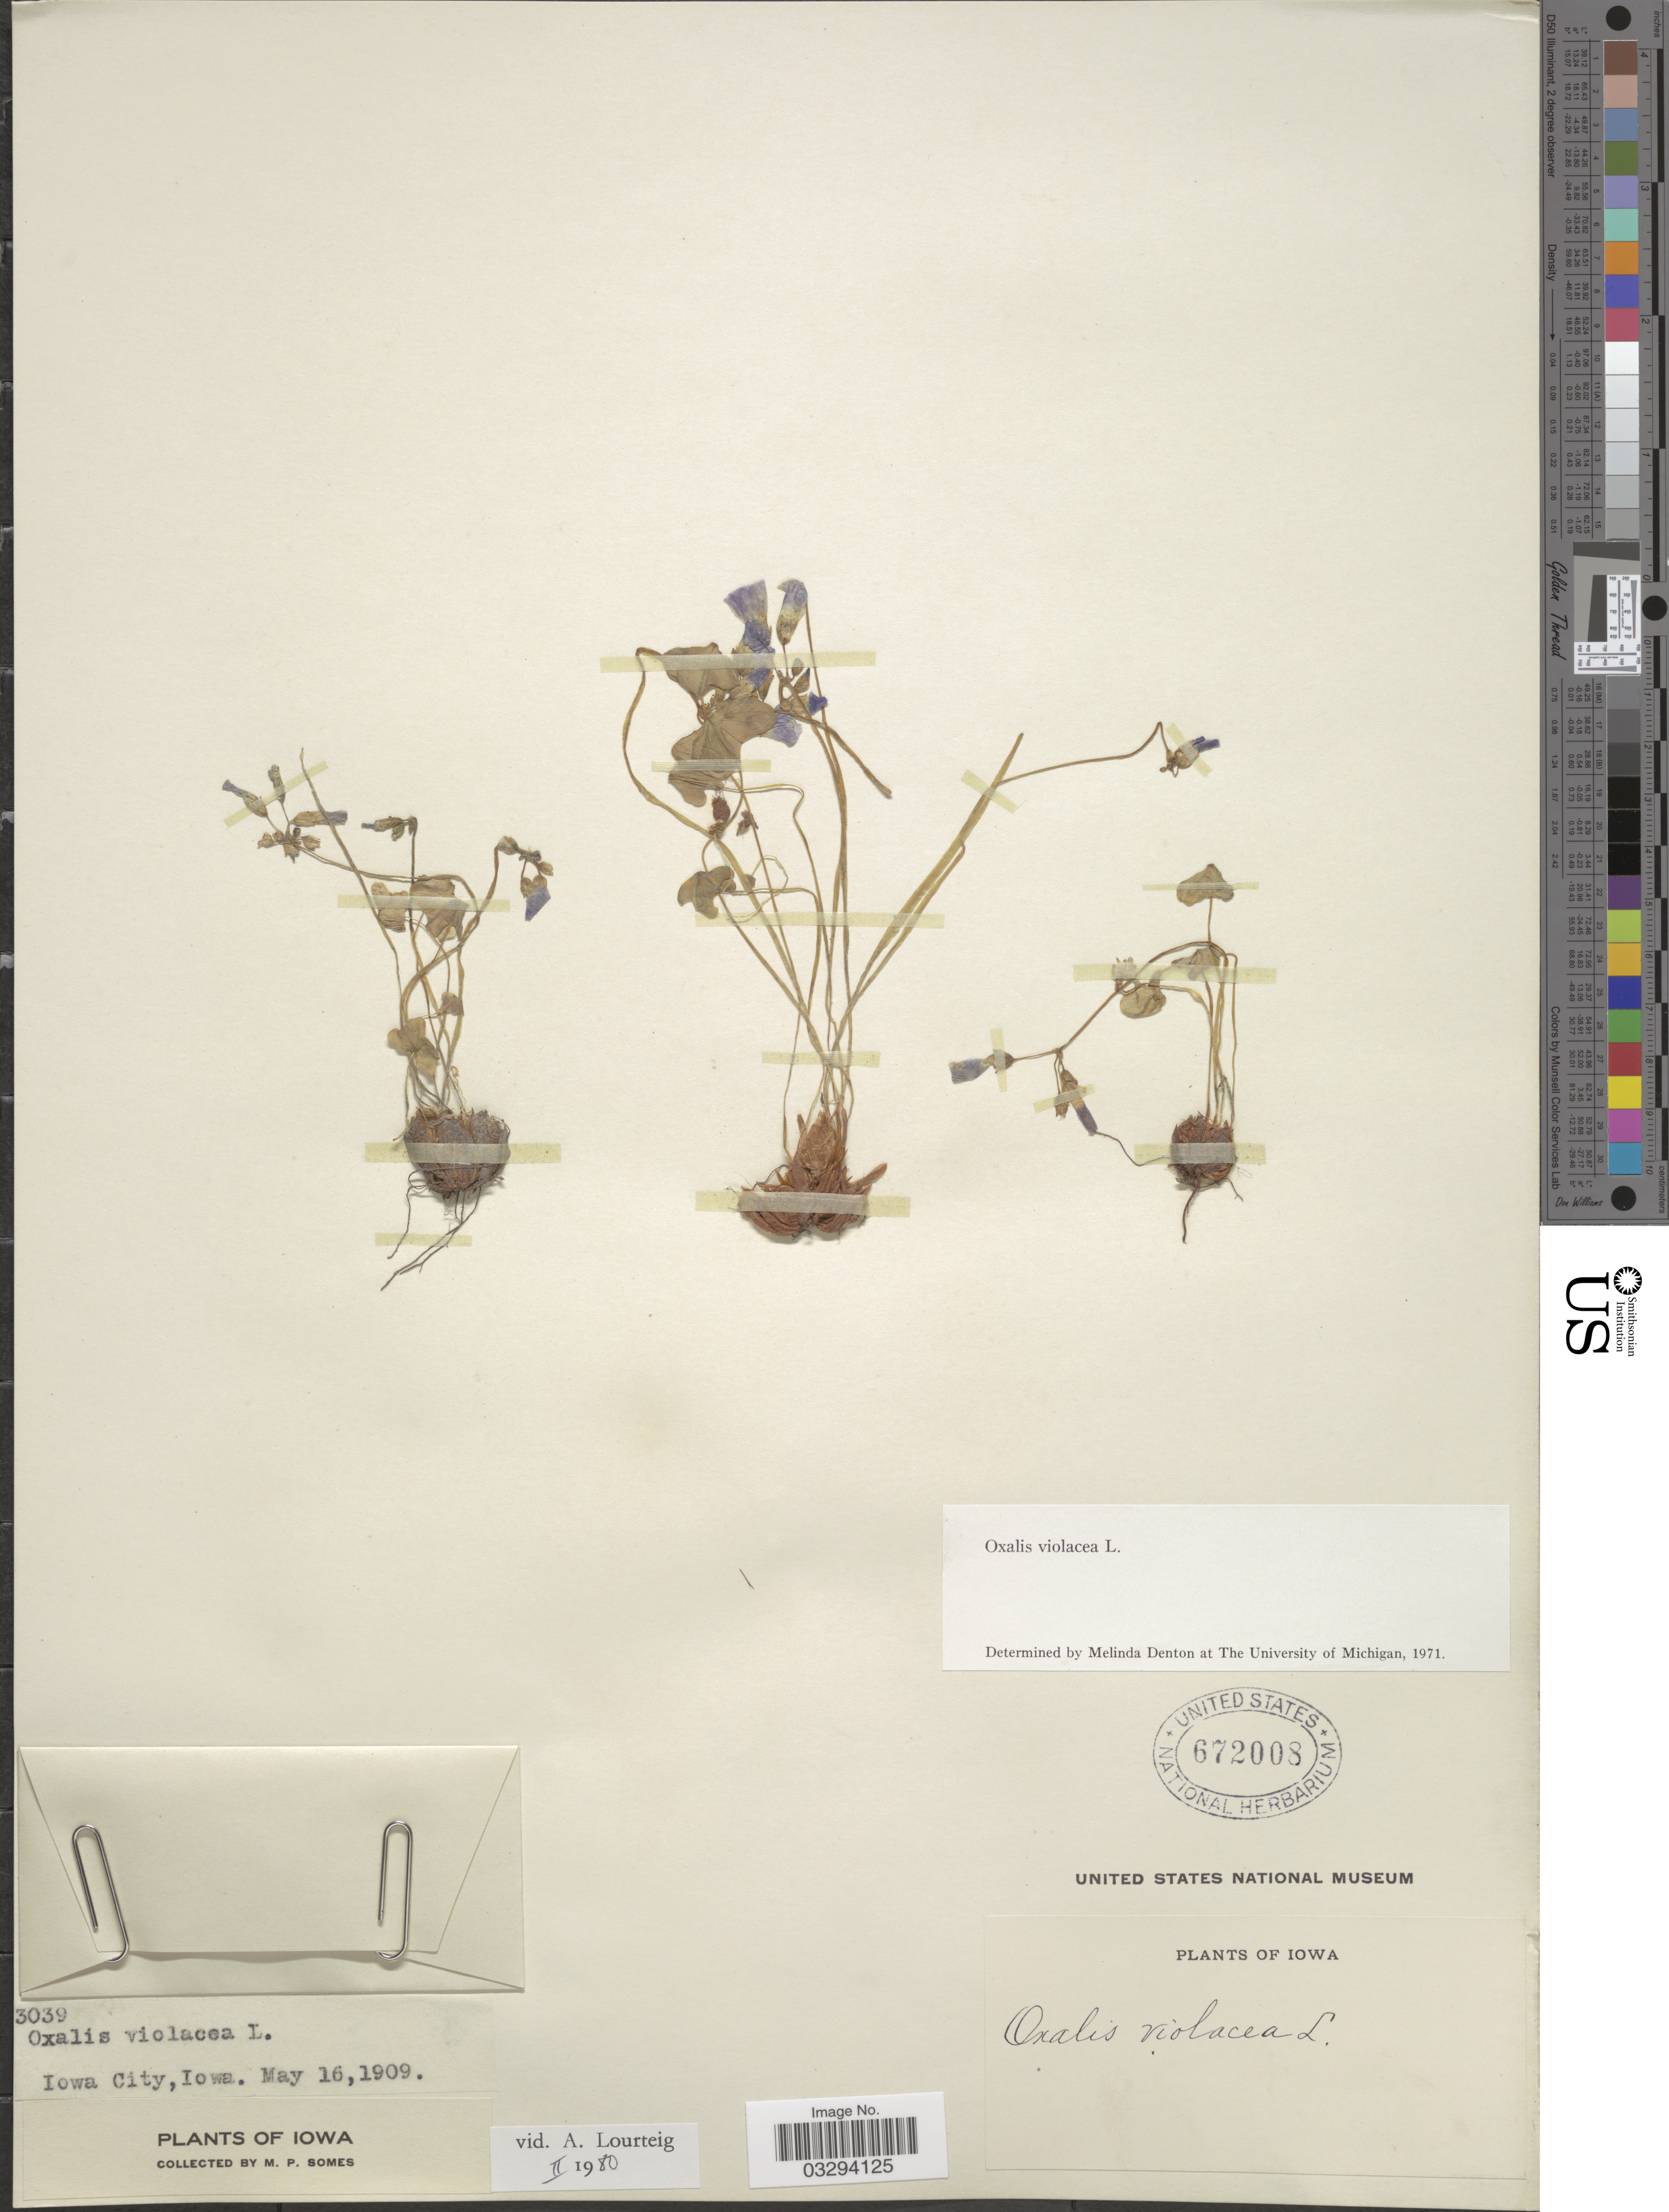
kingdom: Plantae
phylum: Tracheophyta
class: Magnoliopsida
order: Oxalidales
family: Oxalidaceae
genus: Oxalis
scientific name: Oxalis violacea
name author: L.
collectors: M. Somes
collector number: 3039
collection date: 1909-05-16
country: United States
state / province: Iowa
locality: Iowa City.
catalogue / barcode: US 672008